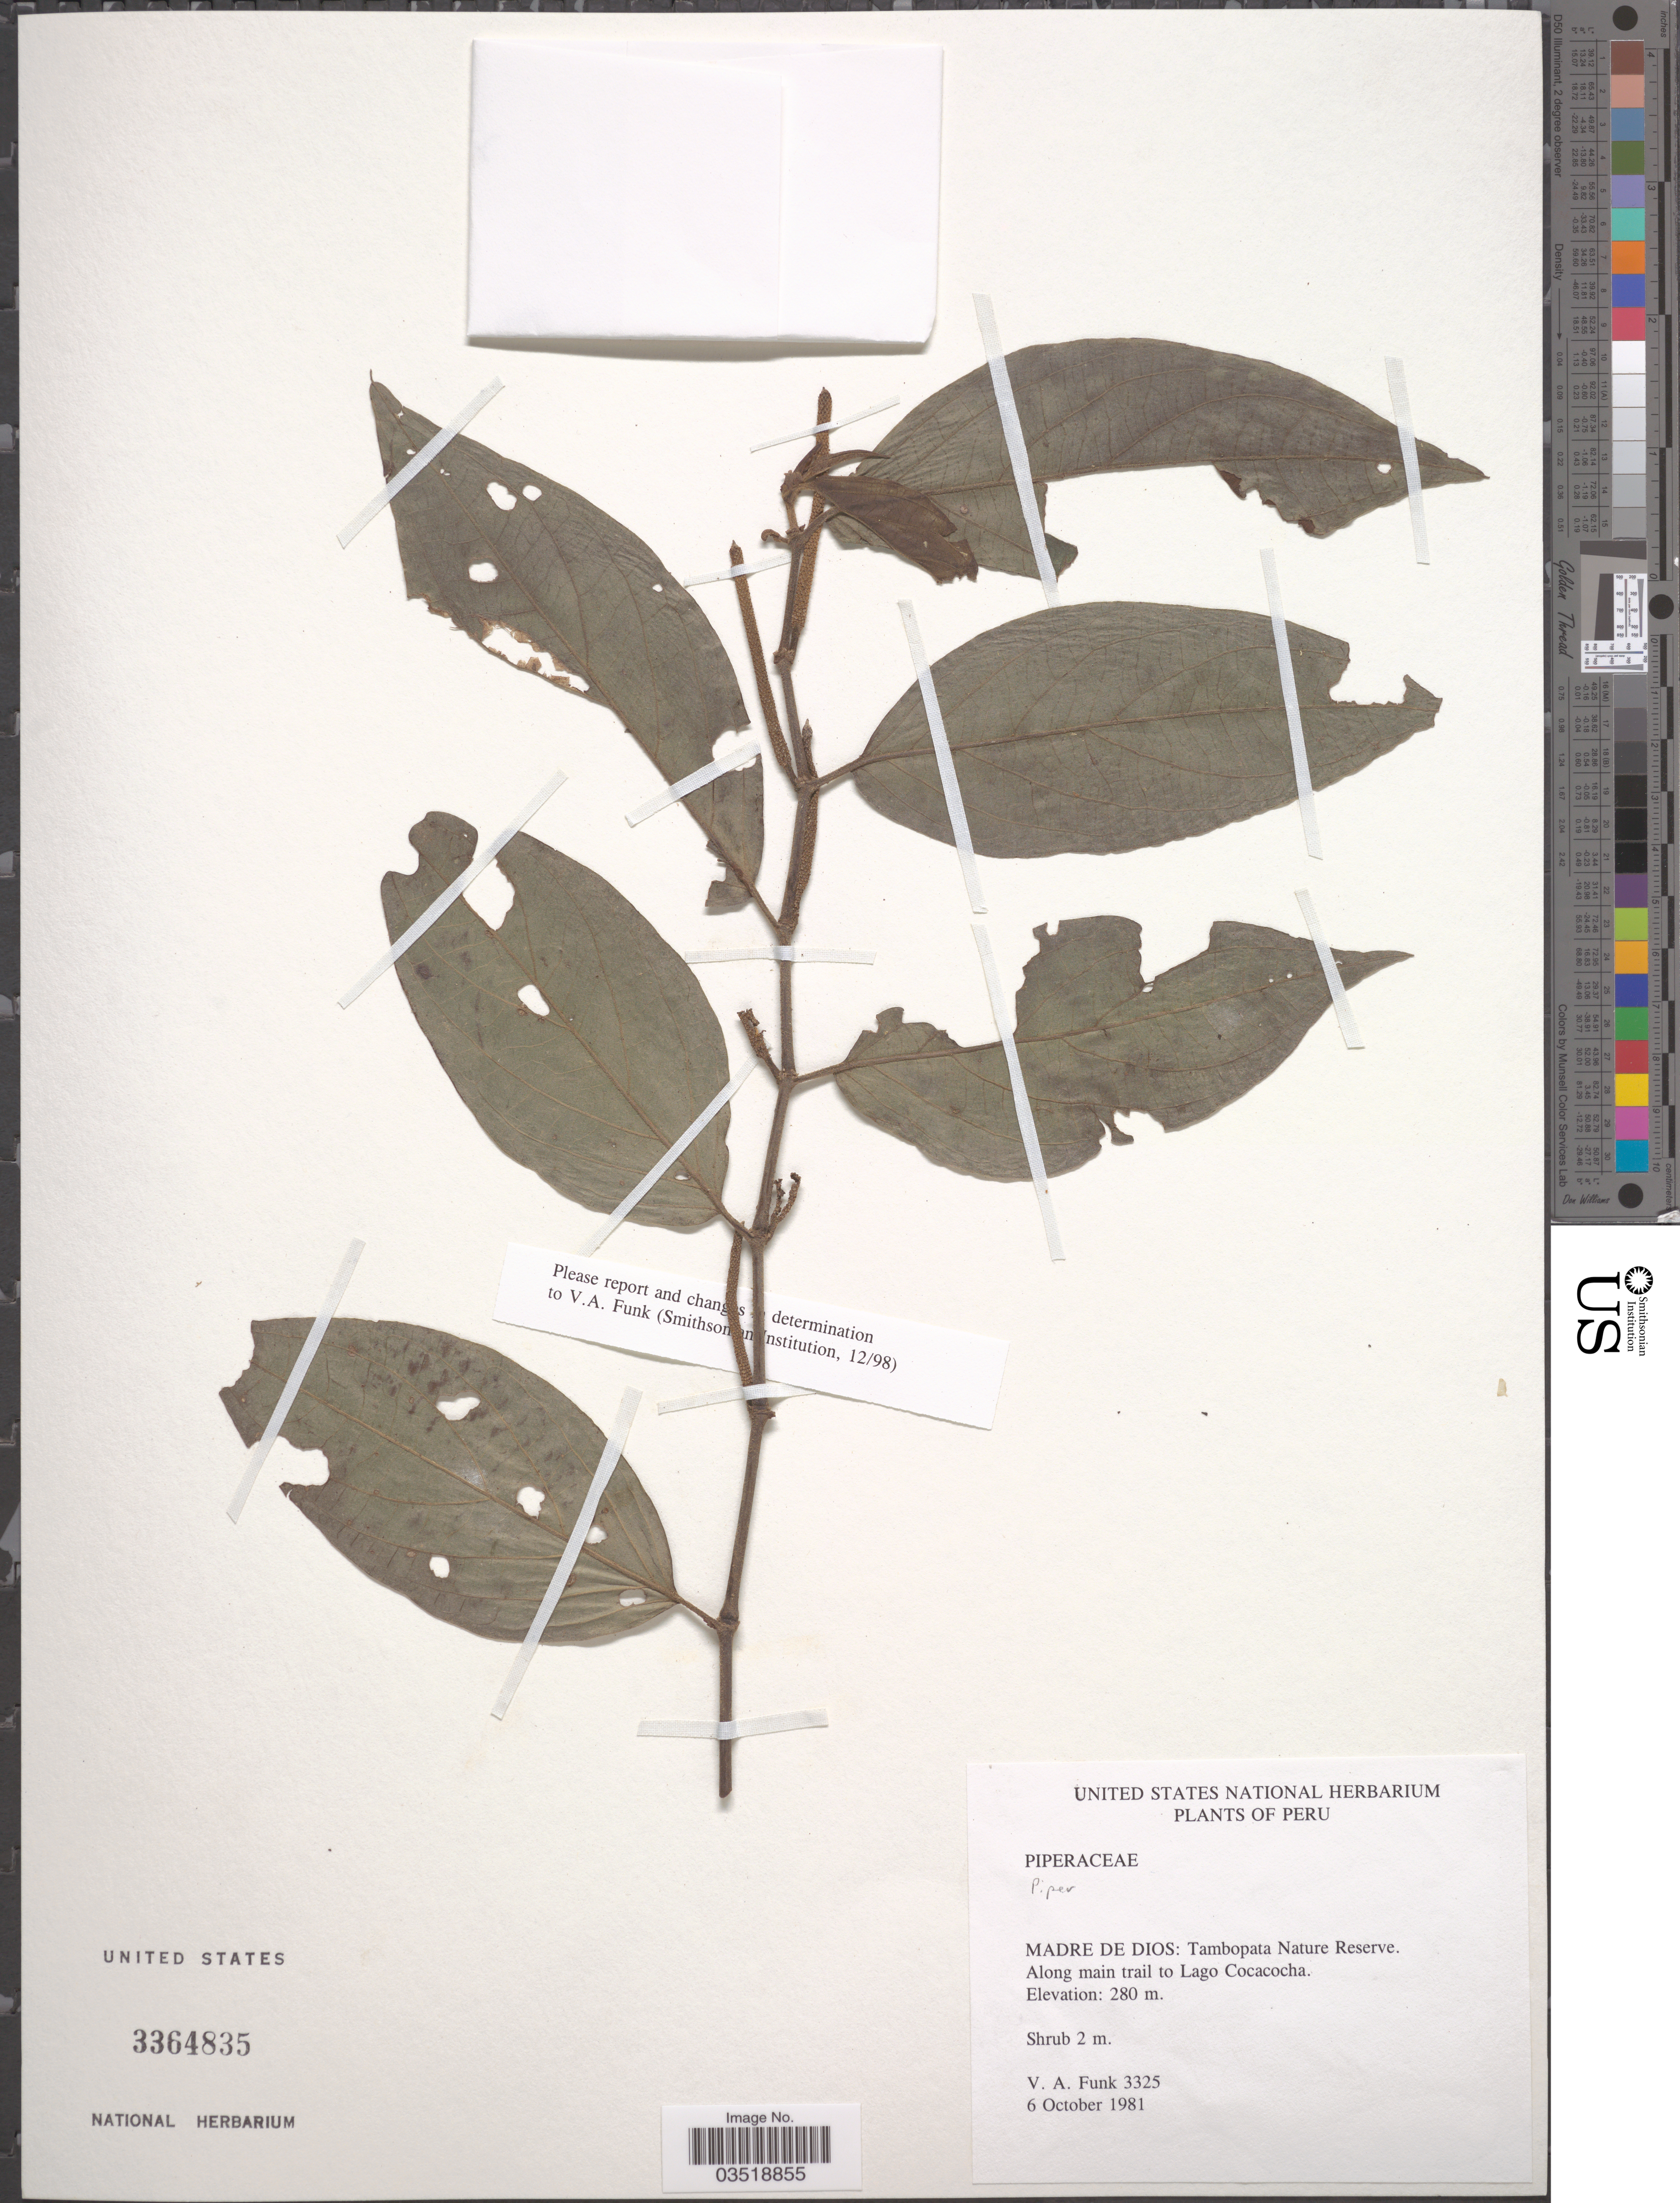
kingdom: Plantae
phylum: Tracheophyta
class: Magnoliopsida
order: Piperales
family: Piperaceae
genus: Piper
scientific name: Piper sp.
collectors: V. Funk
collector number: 3325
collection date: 1981-10-06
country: Peru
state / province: Madre de Dios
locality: Tambopata Nature Reserve. Along main trail to Lago Cocacocha.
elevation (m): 280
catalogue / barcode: US 3364835